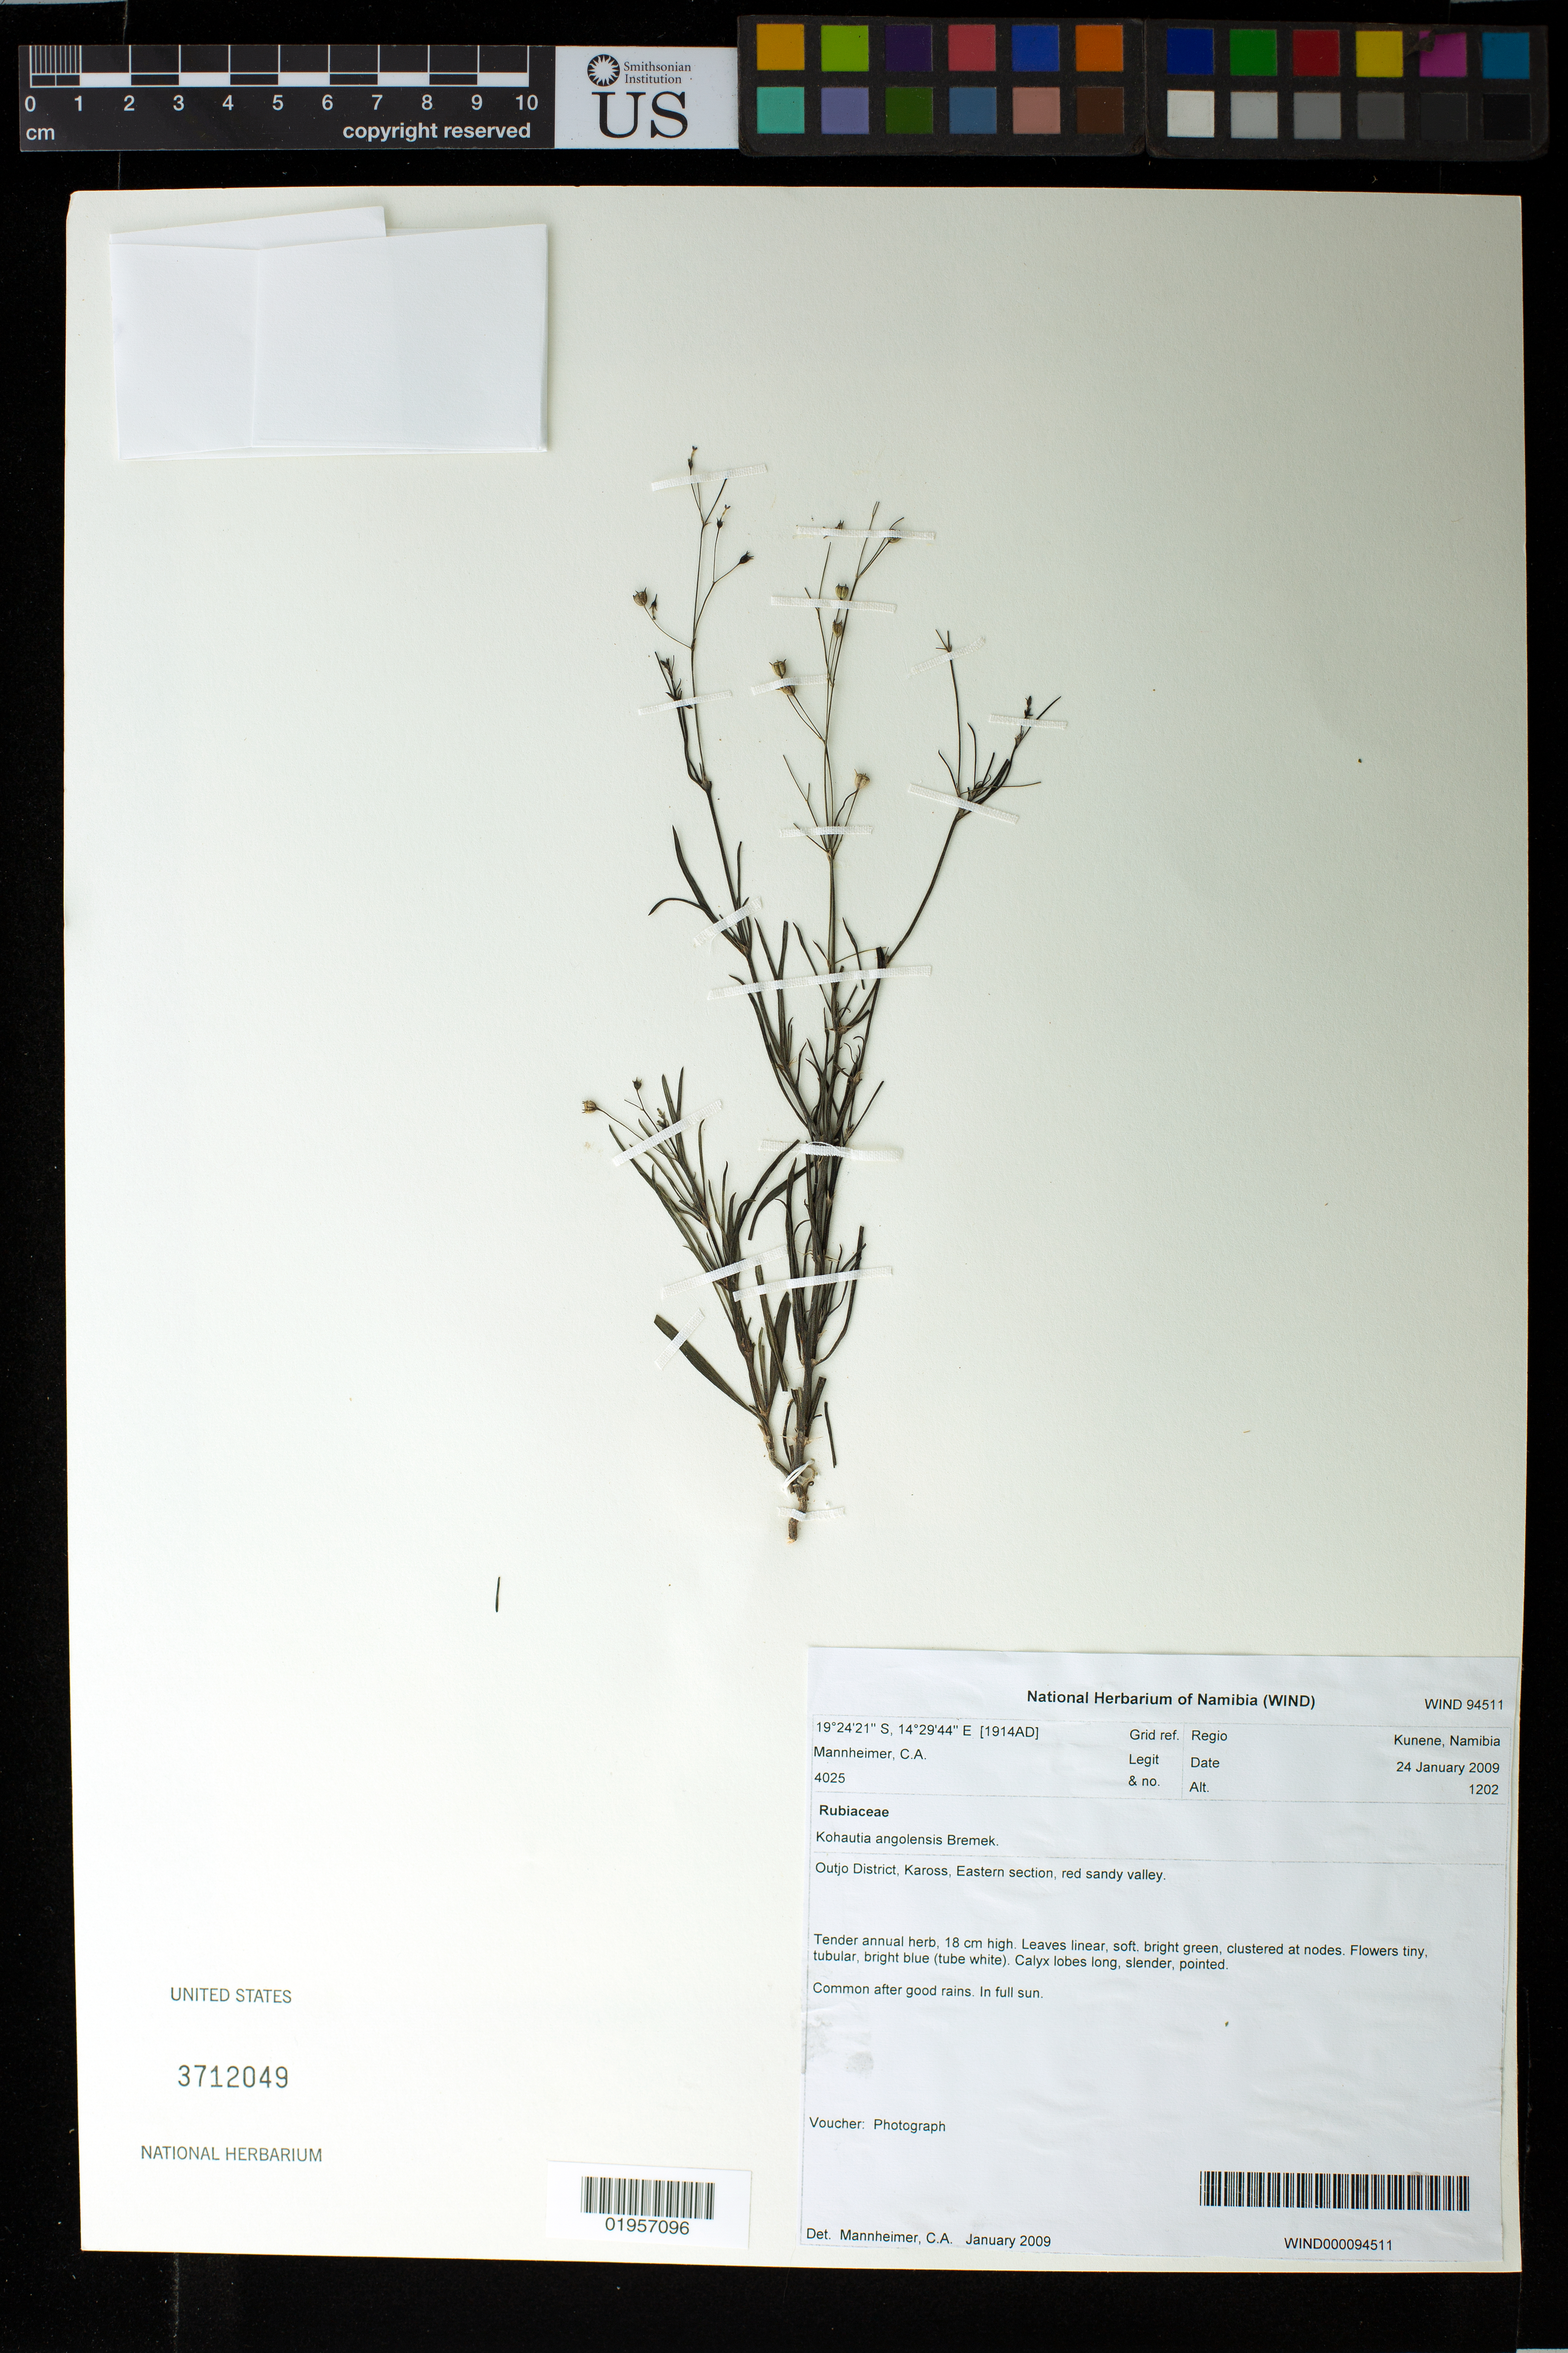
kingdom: Plantae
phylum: Tracheophyta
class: Magnoliopsida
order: Gentianales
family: Rubiaceae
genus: Kohautia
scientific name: Kohautia angolensis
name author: Bremek.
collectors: C. A. Mannheimer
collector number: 4025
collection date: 2009-01-24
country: Namibia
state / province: Kunene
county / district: Outjo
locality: Kaross, Eastern section, red sandy valley.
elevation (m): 1202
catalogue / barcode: US 3712049